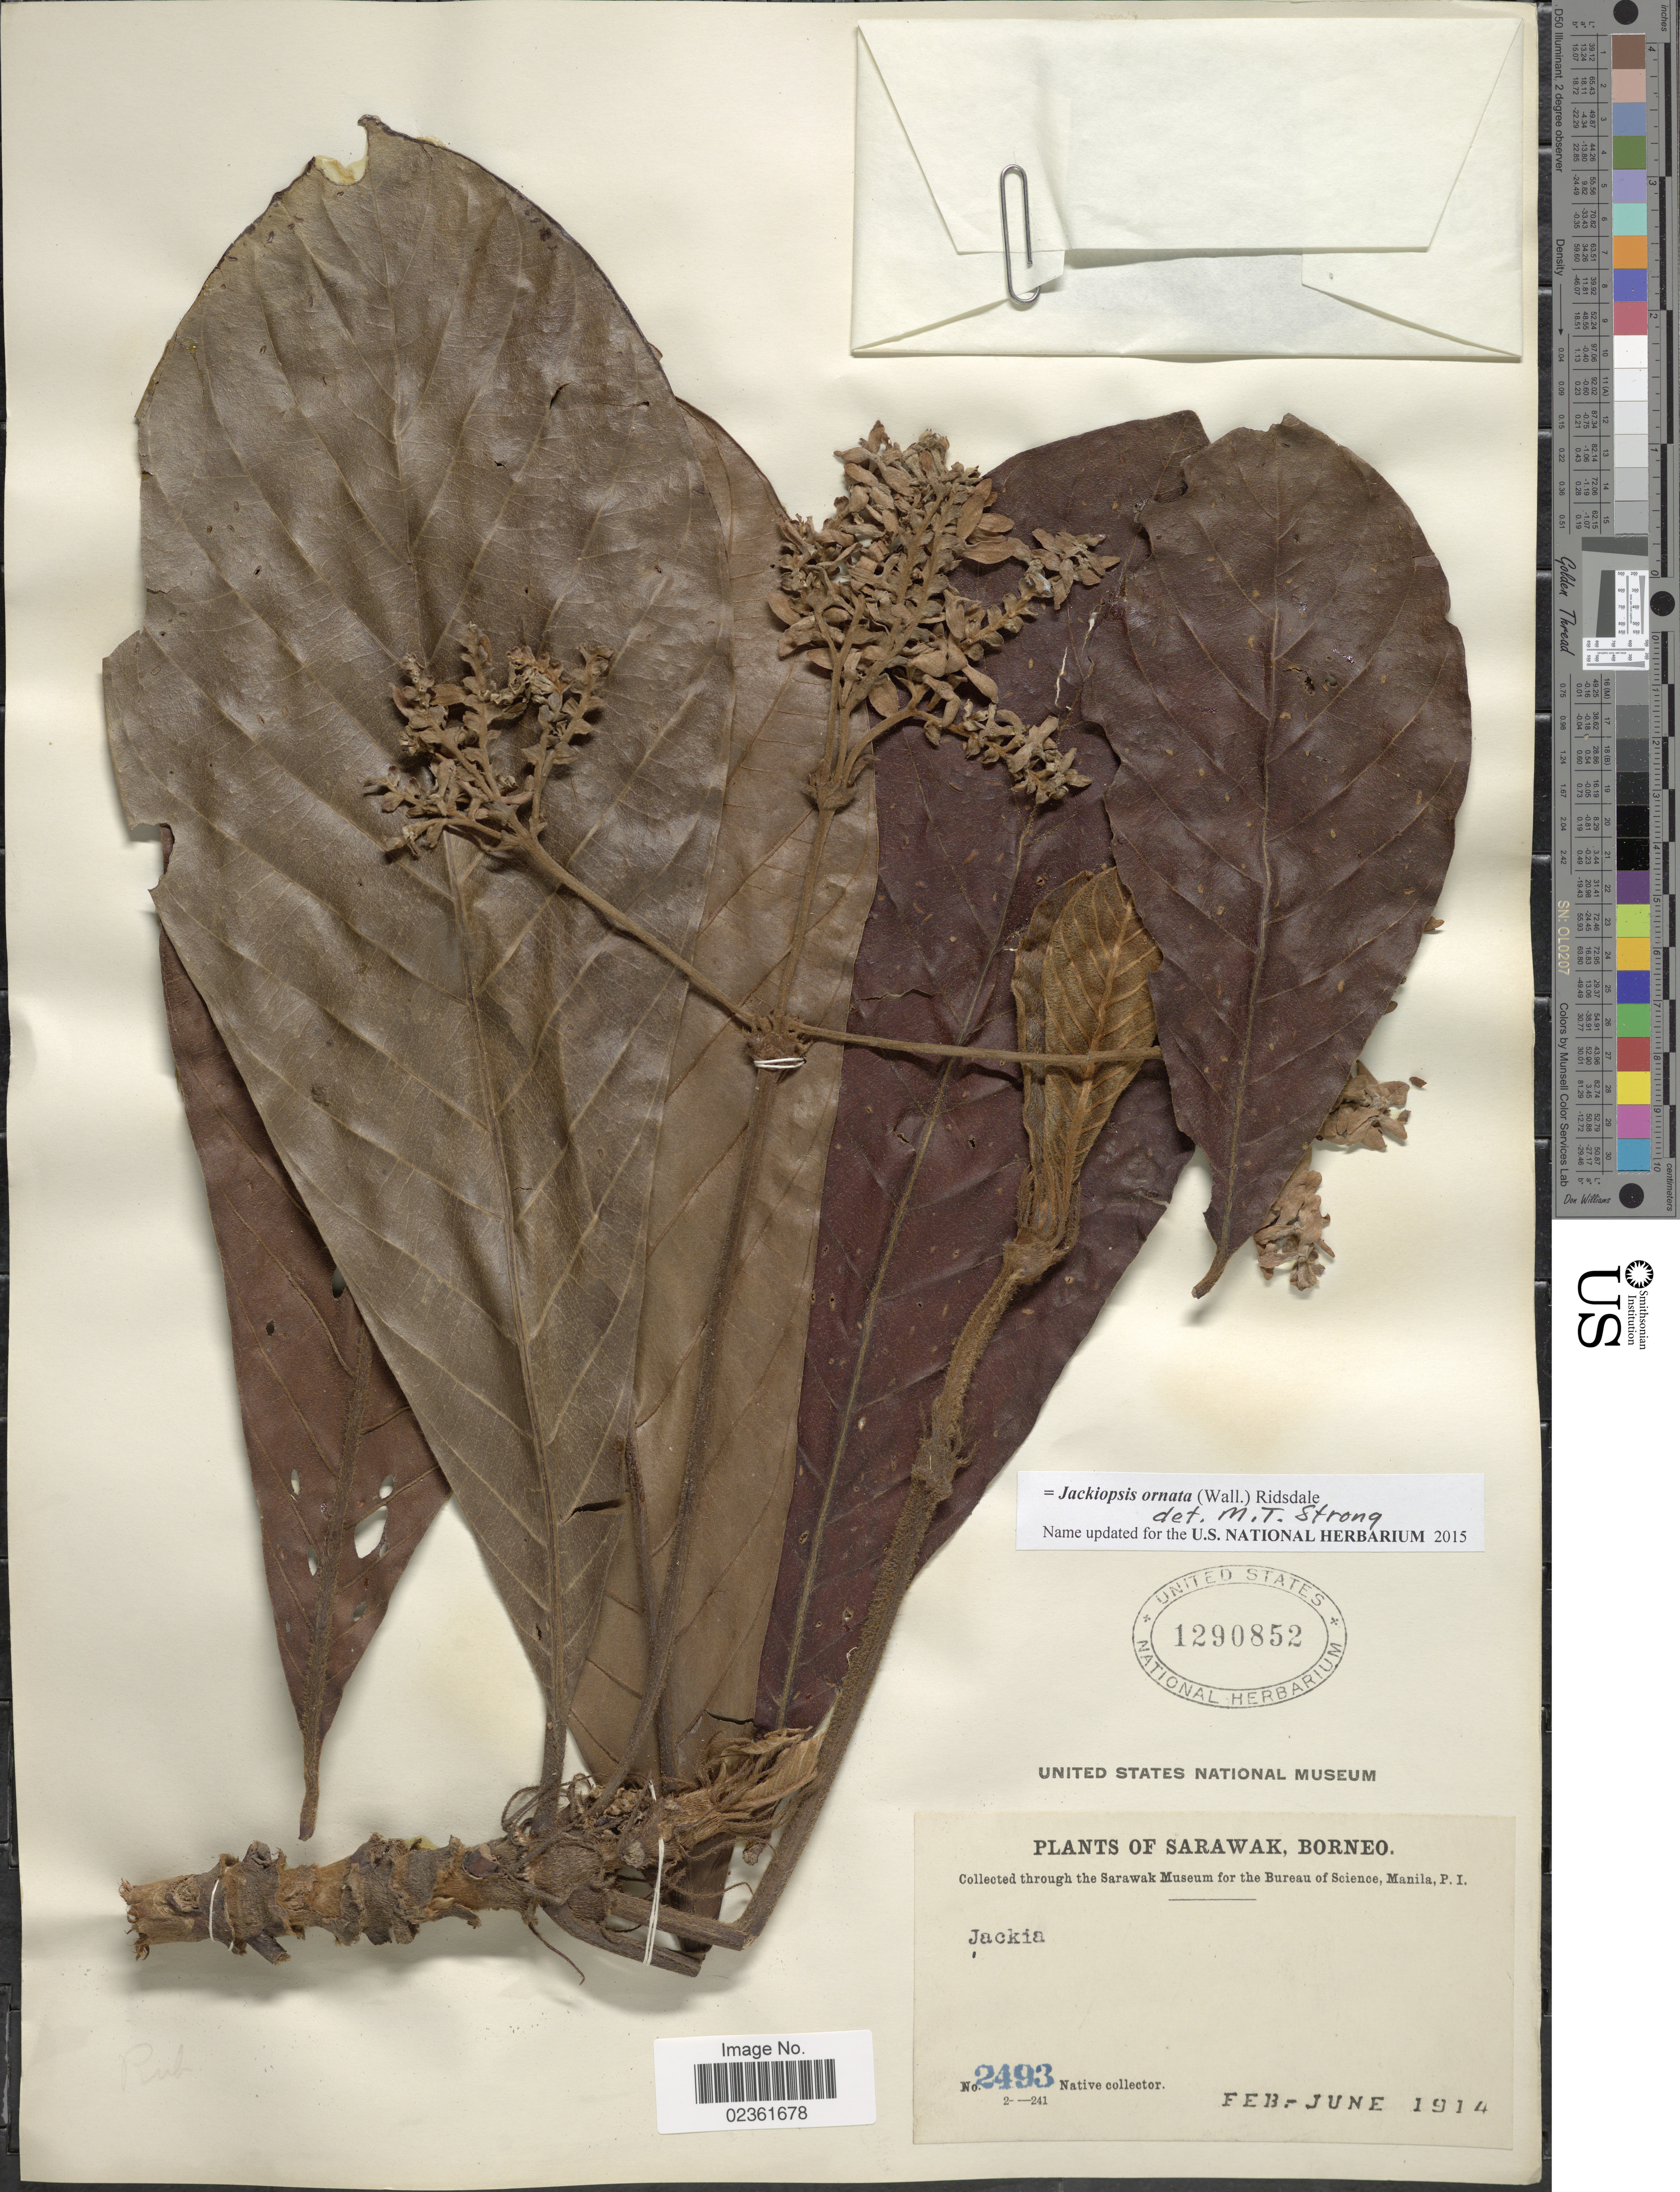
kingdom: Plantae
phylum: Tracheophyta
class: Magnoliopsida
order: Gentianales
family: Rubiaceae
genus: Jackiopsis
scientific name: Jackiopsis ornata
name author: (Wall.) Ridsdale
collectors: Native collector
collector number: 2493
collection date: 1914-02/1914-06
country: Malaysia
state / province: Sarawak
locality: Borneo.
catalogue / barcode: US 1290852